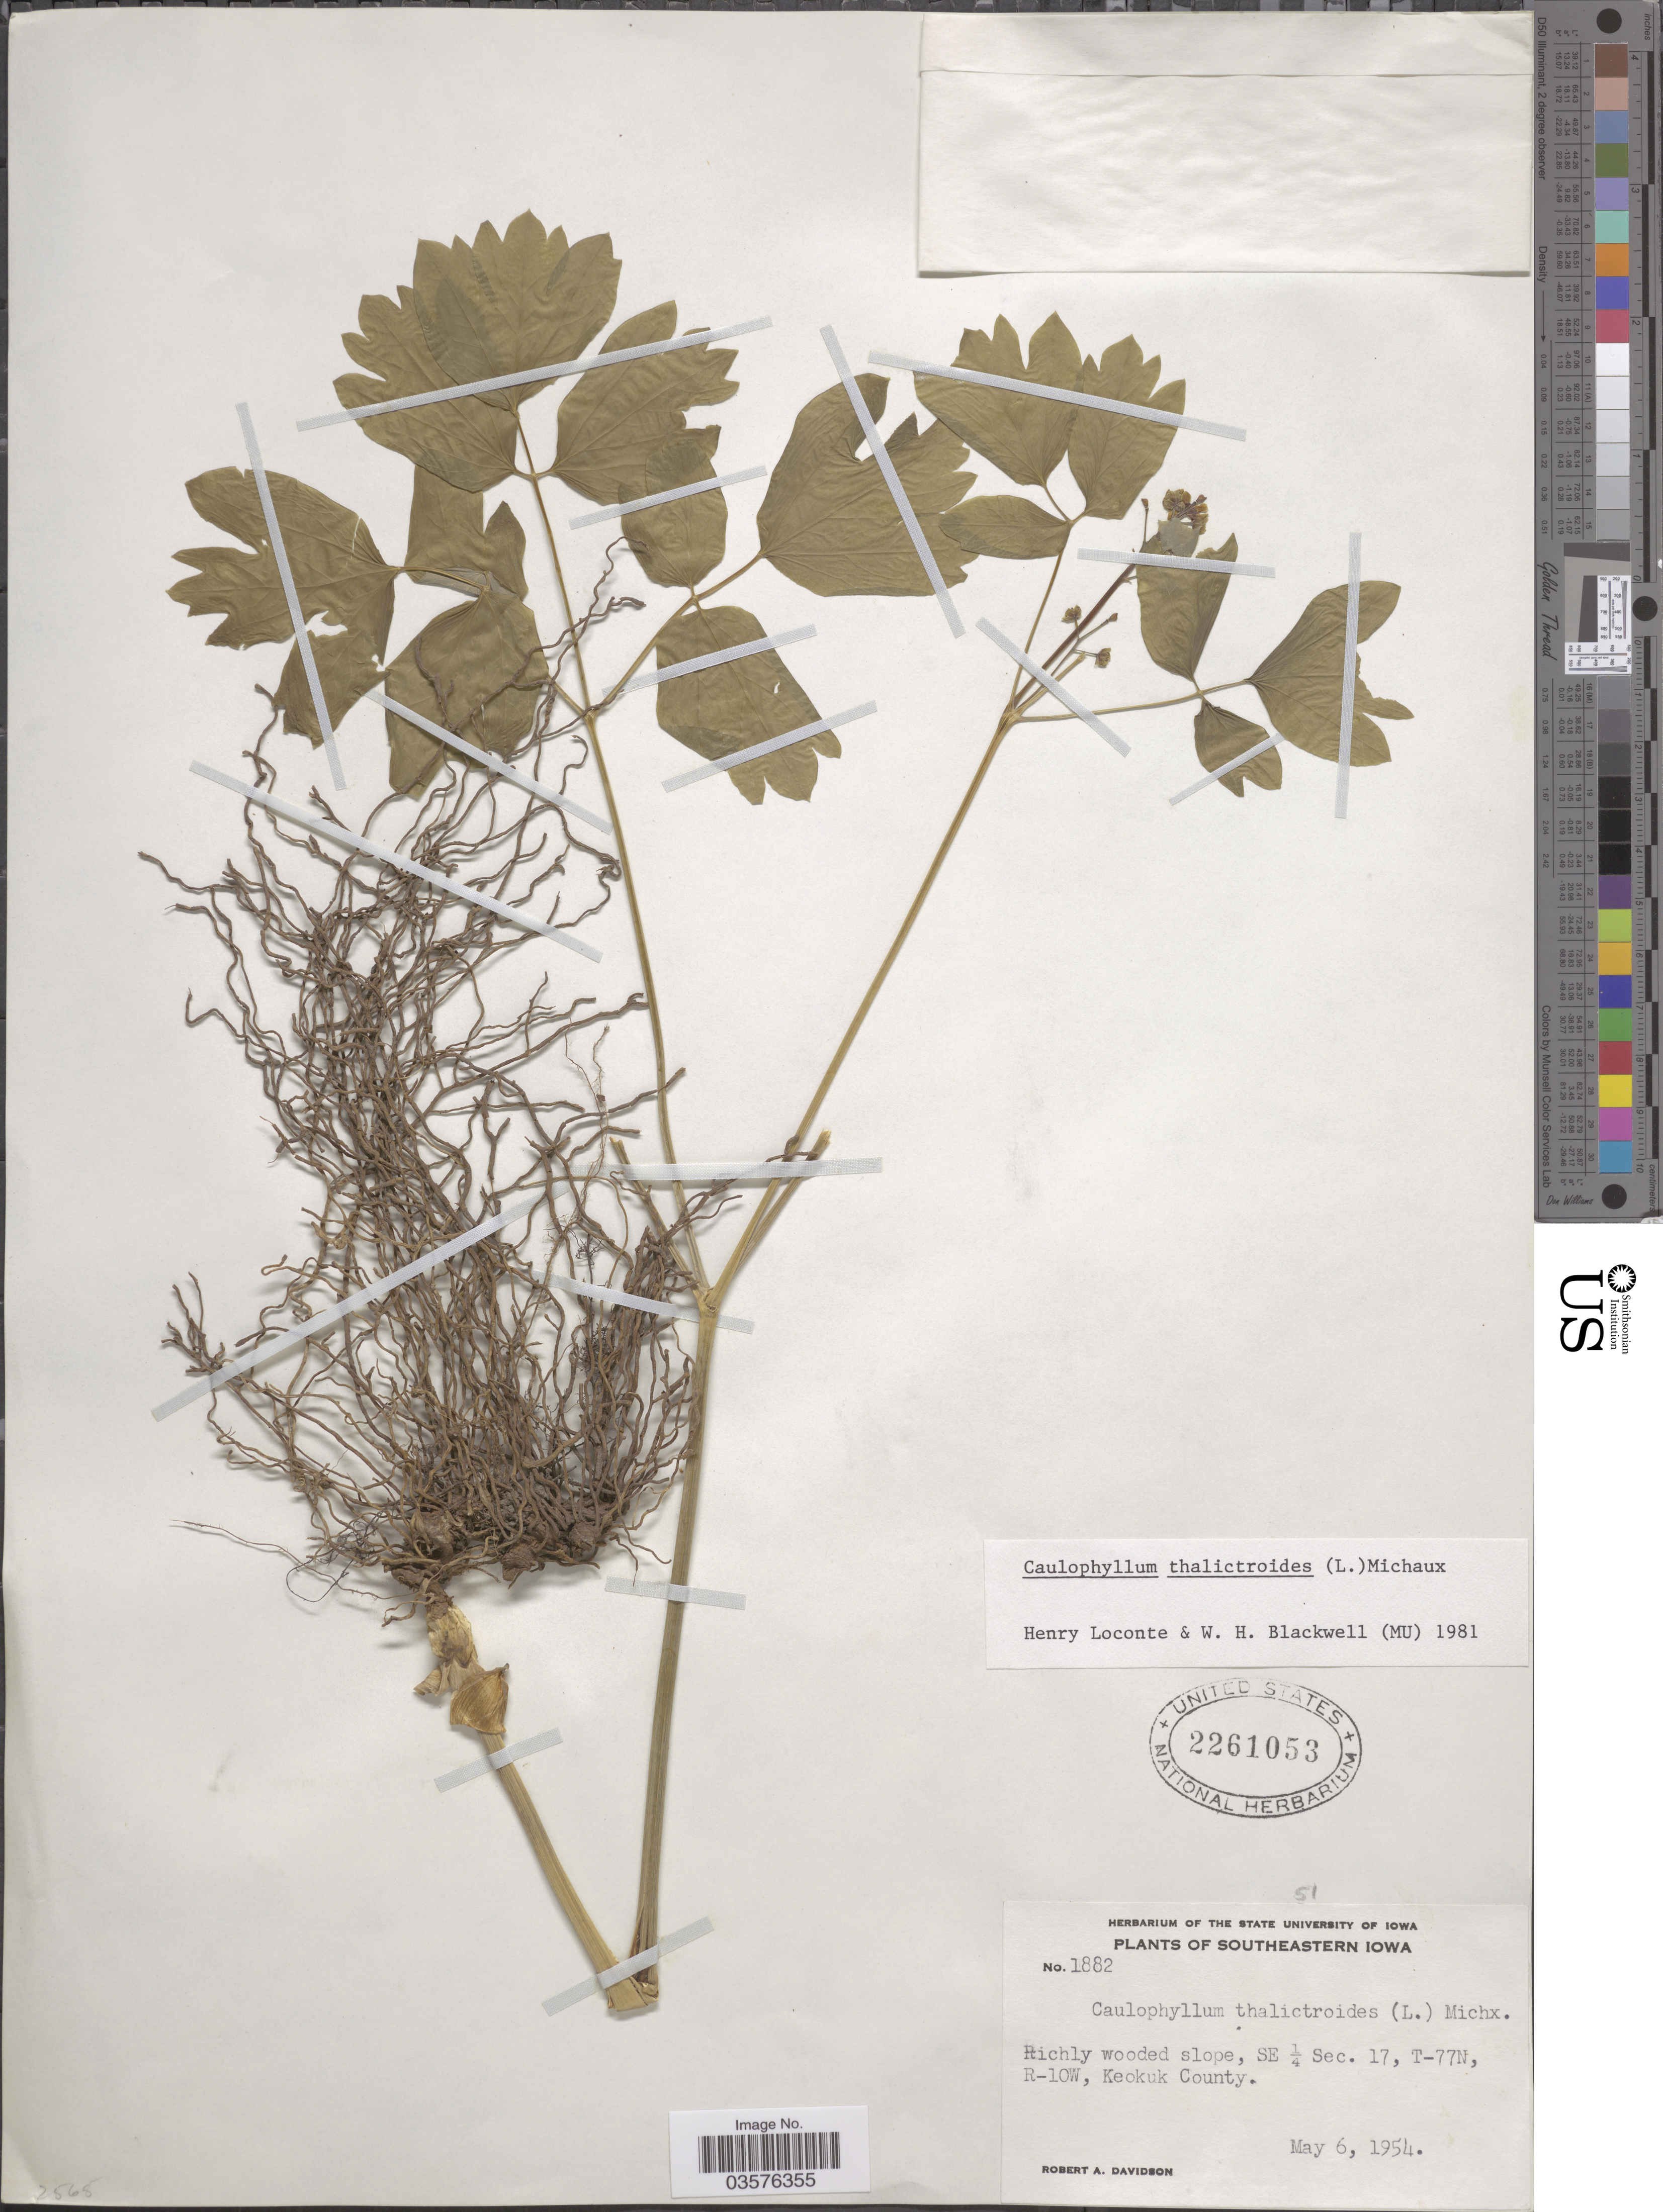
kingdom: Plantae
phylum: Tracheophyta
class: Magnoliopsida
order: Ranunculales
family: Berberidaceae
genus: Caulophyllum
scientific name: Caulophyllum thalictroides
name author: (L.) Michx.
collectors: R. A. Davidson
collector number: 1882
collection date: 1954-05-06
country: United States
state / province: Iowa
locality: Southeastern Iowa. SE ¼ Sec. 17, T-77N, R-10W, Keokuk County.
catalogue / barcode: US 2261053